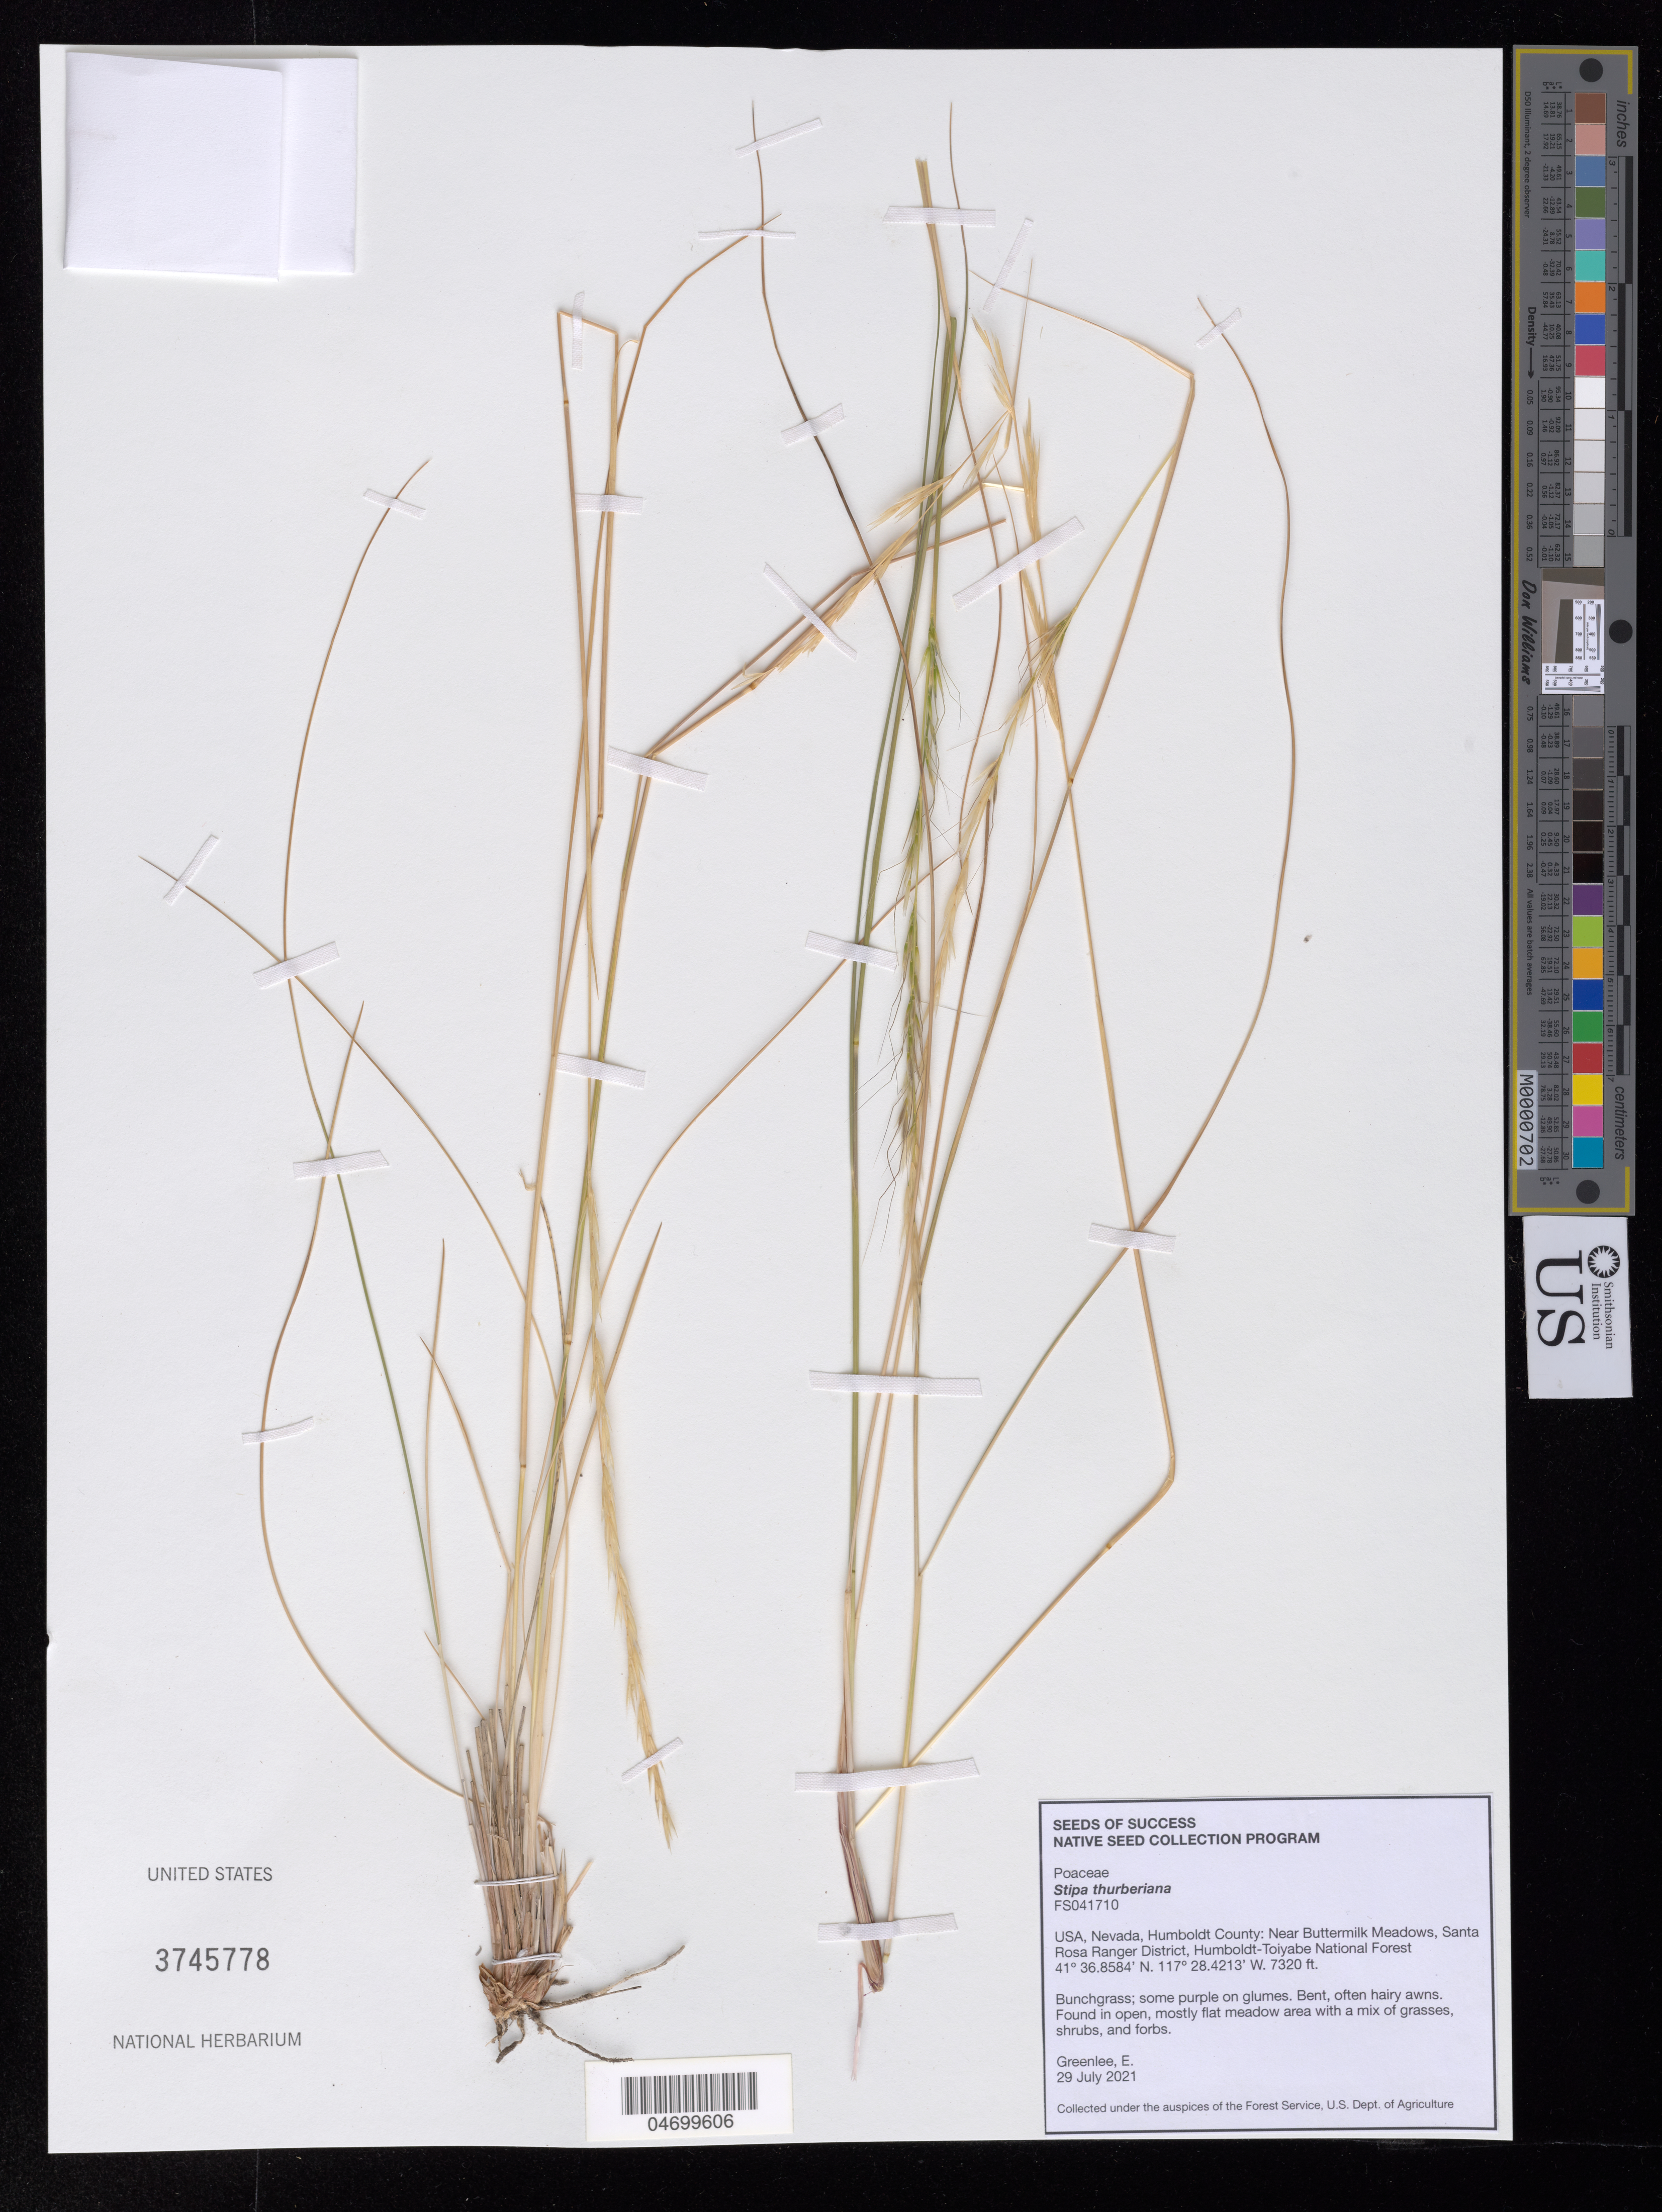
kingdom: Plantae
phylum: Tracheophyta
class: Liliopsida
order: Poales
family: Poaceae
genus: Stipa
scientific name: Stipa thurberiana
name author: Piper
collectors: E. Greenlee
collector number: FS041710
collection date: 2021-07-29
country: United States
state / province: Nevada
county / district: Humboldt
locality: Near Buttermilk Meadows, Santa Rosa Ranger District. Humboldt-Toiyabe National Forest.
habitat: Open, mostly flat meadow area with a mix of grasses, shrub, and forbs.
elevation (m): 2231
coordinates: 41 36.8584 N, 117.28.4213 W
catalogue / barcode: US 3745778